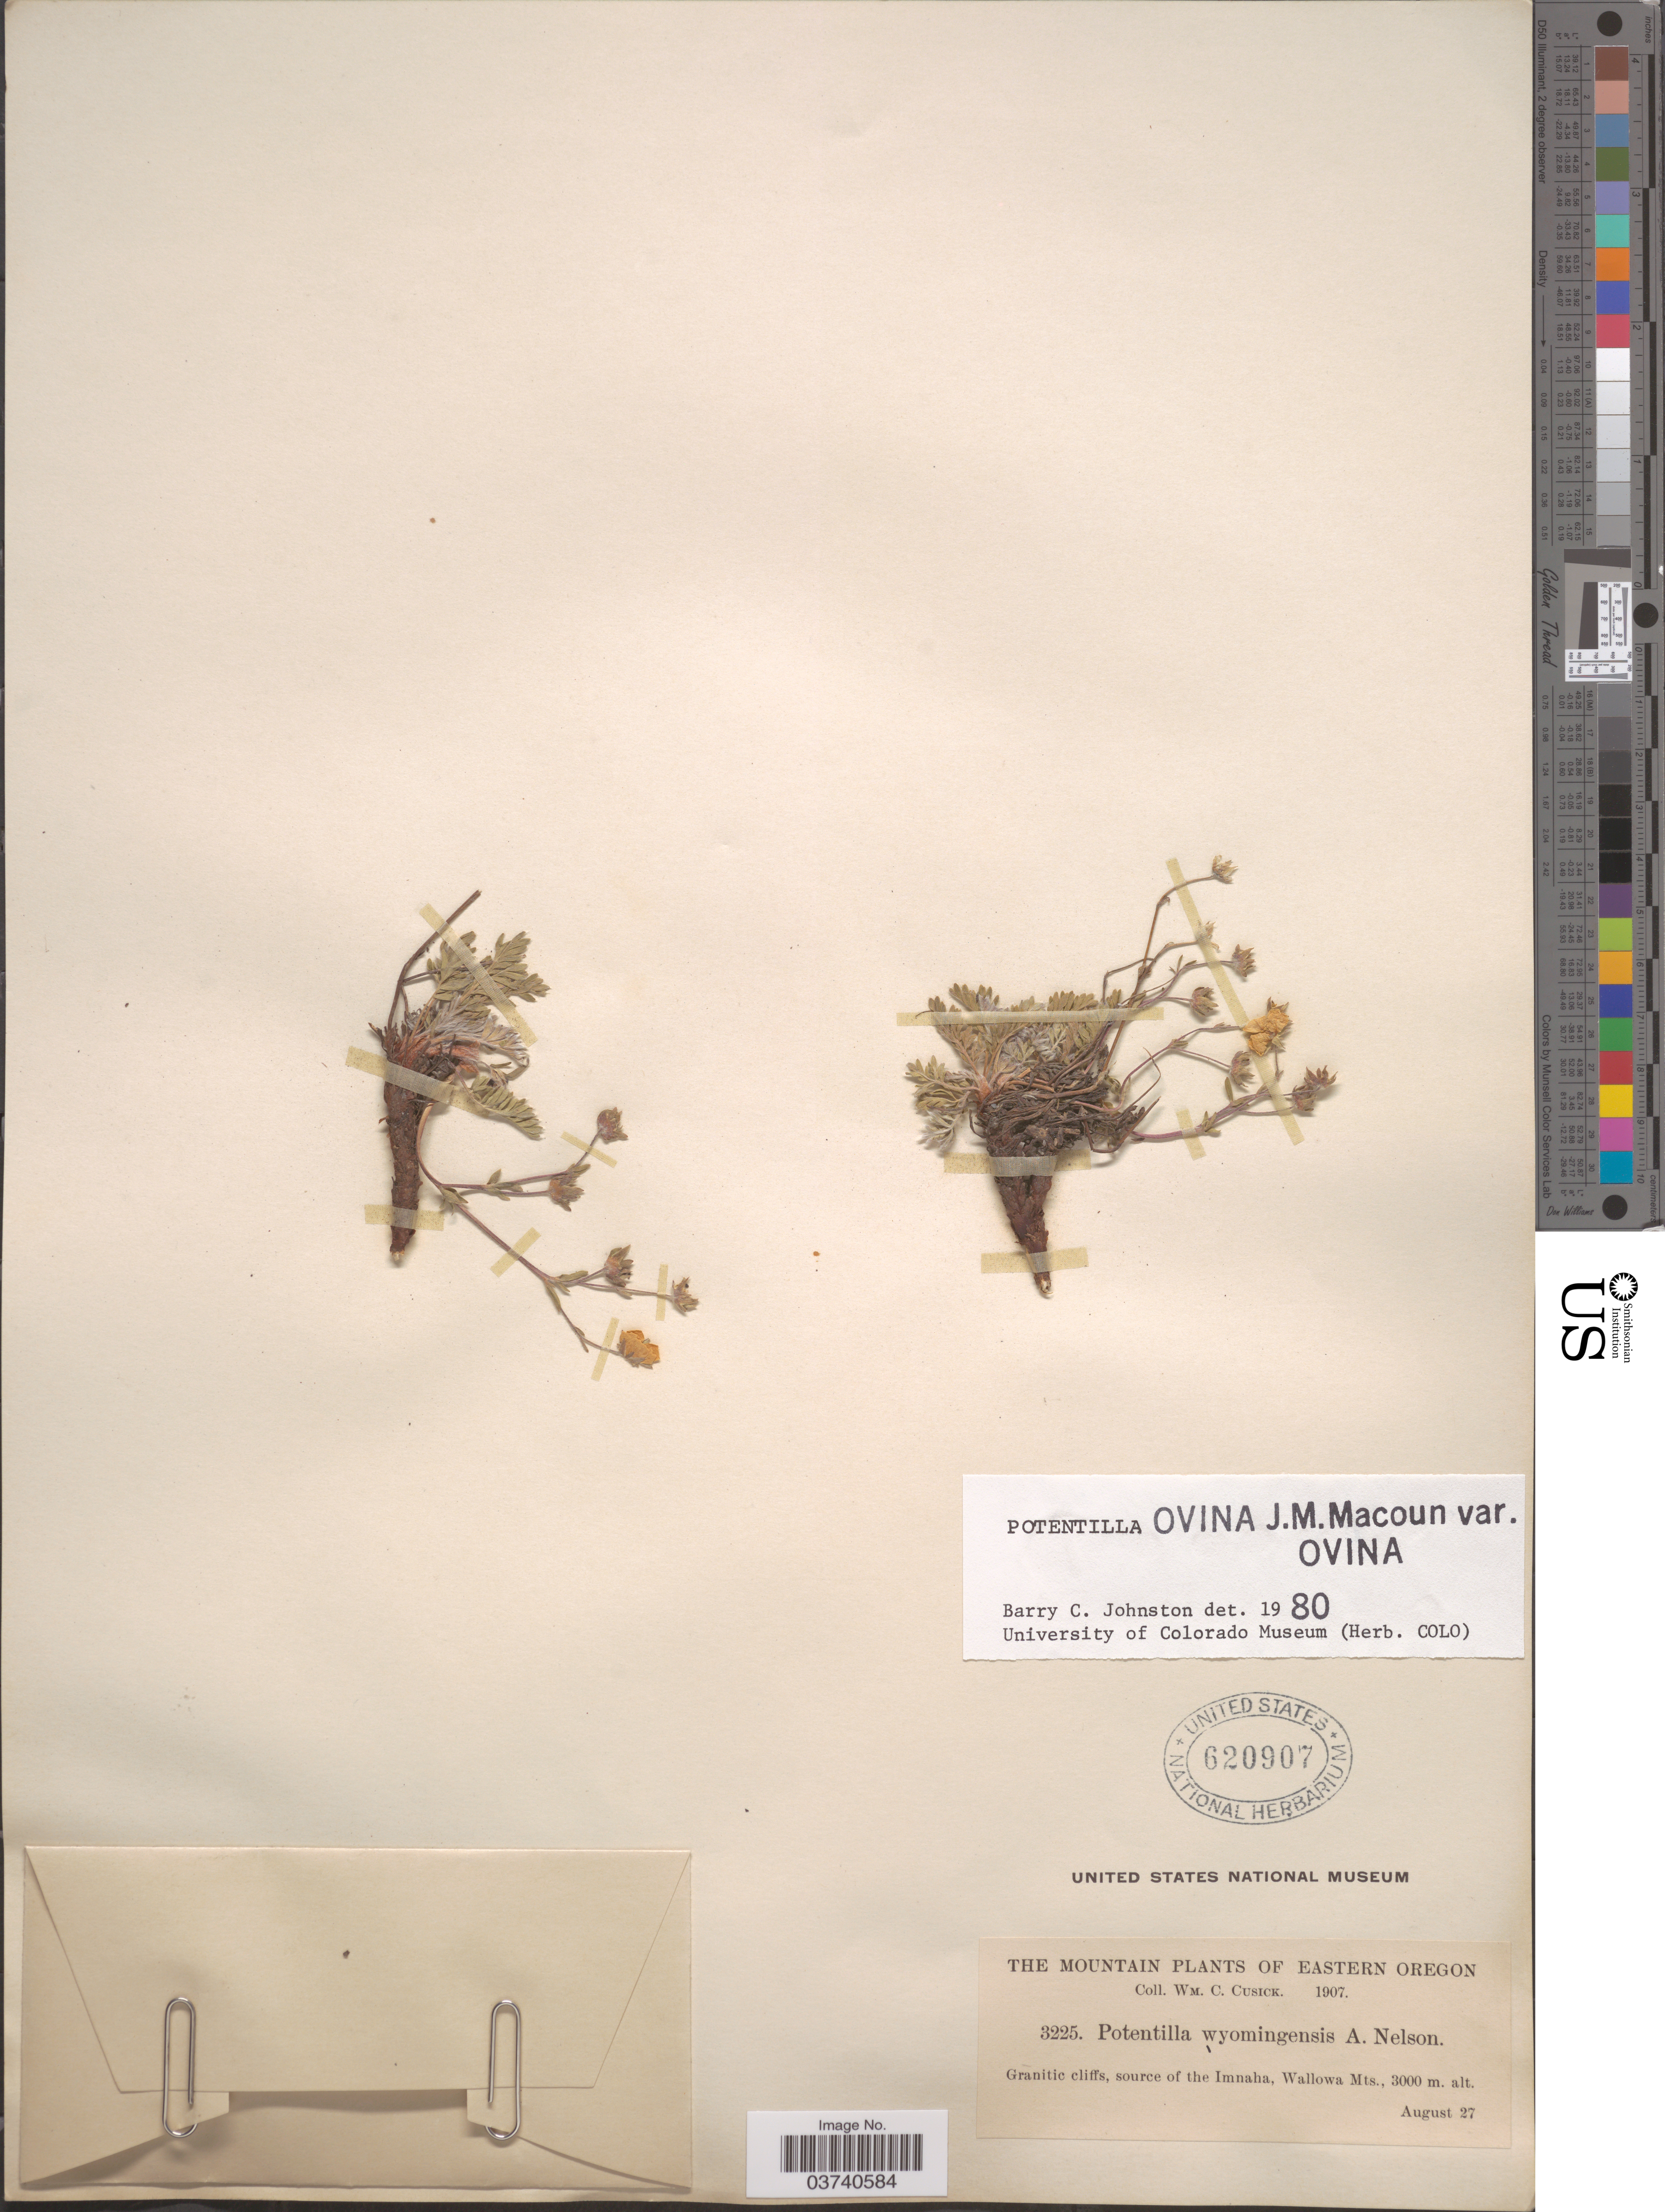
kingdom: Plantae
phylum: Tracheophyta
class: Magnoliopsida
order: Rosales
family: Rosaceae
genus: Potentilla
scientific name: Potentilla ovina var. ovina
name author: Macoun ex J.M. Macoun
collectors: W. C. Cusick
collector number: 3225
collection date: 1907-08-27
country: United States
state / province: Oregon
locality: The mountain. Eastern Oregon. Source of the Imnaha, Wallowa Mts.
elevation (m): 3000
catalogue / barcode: US 620907